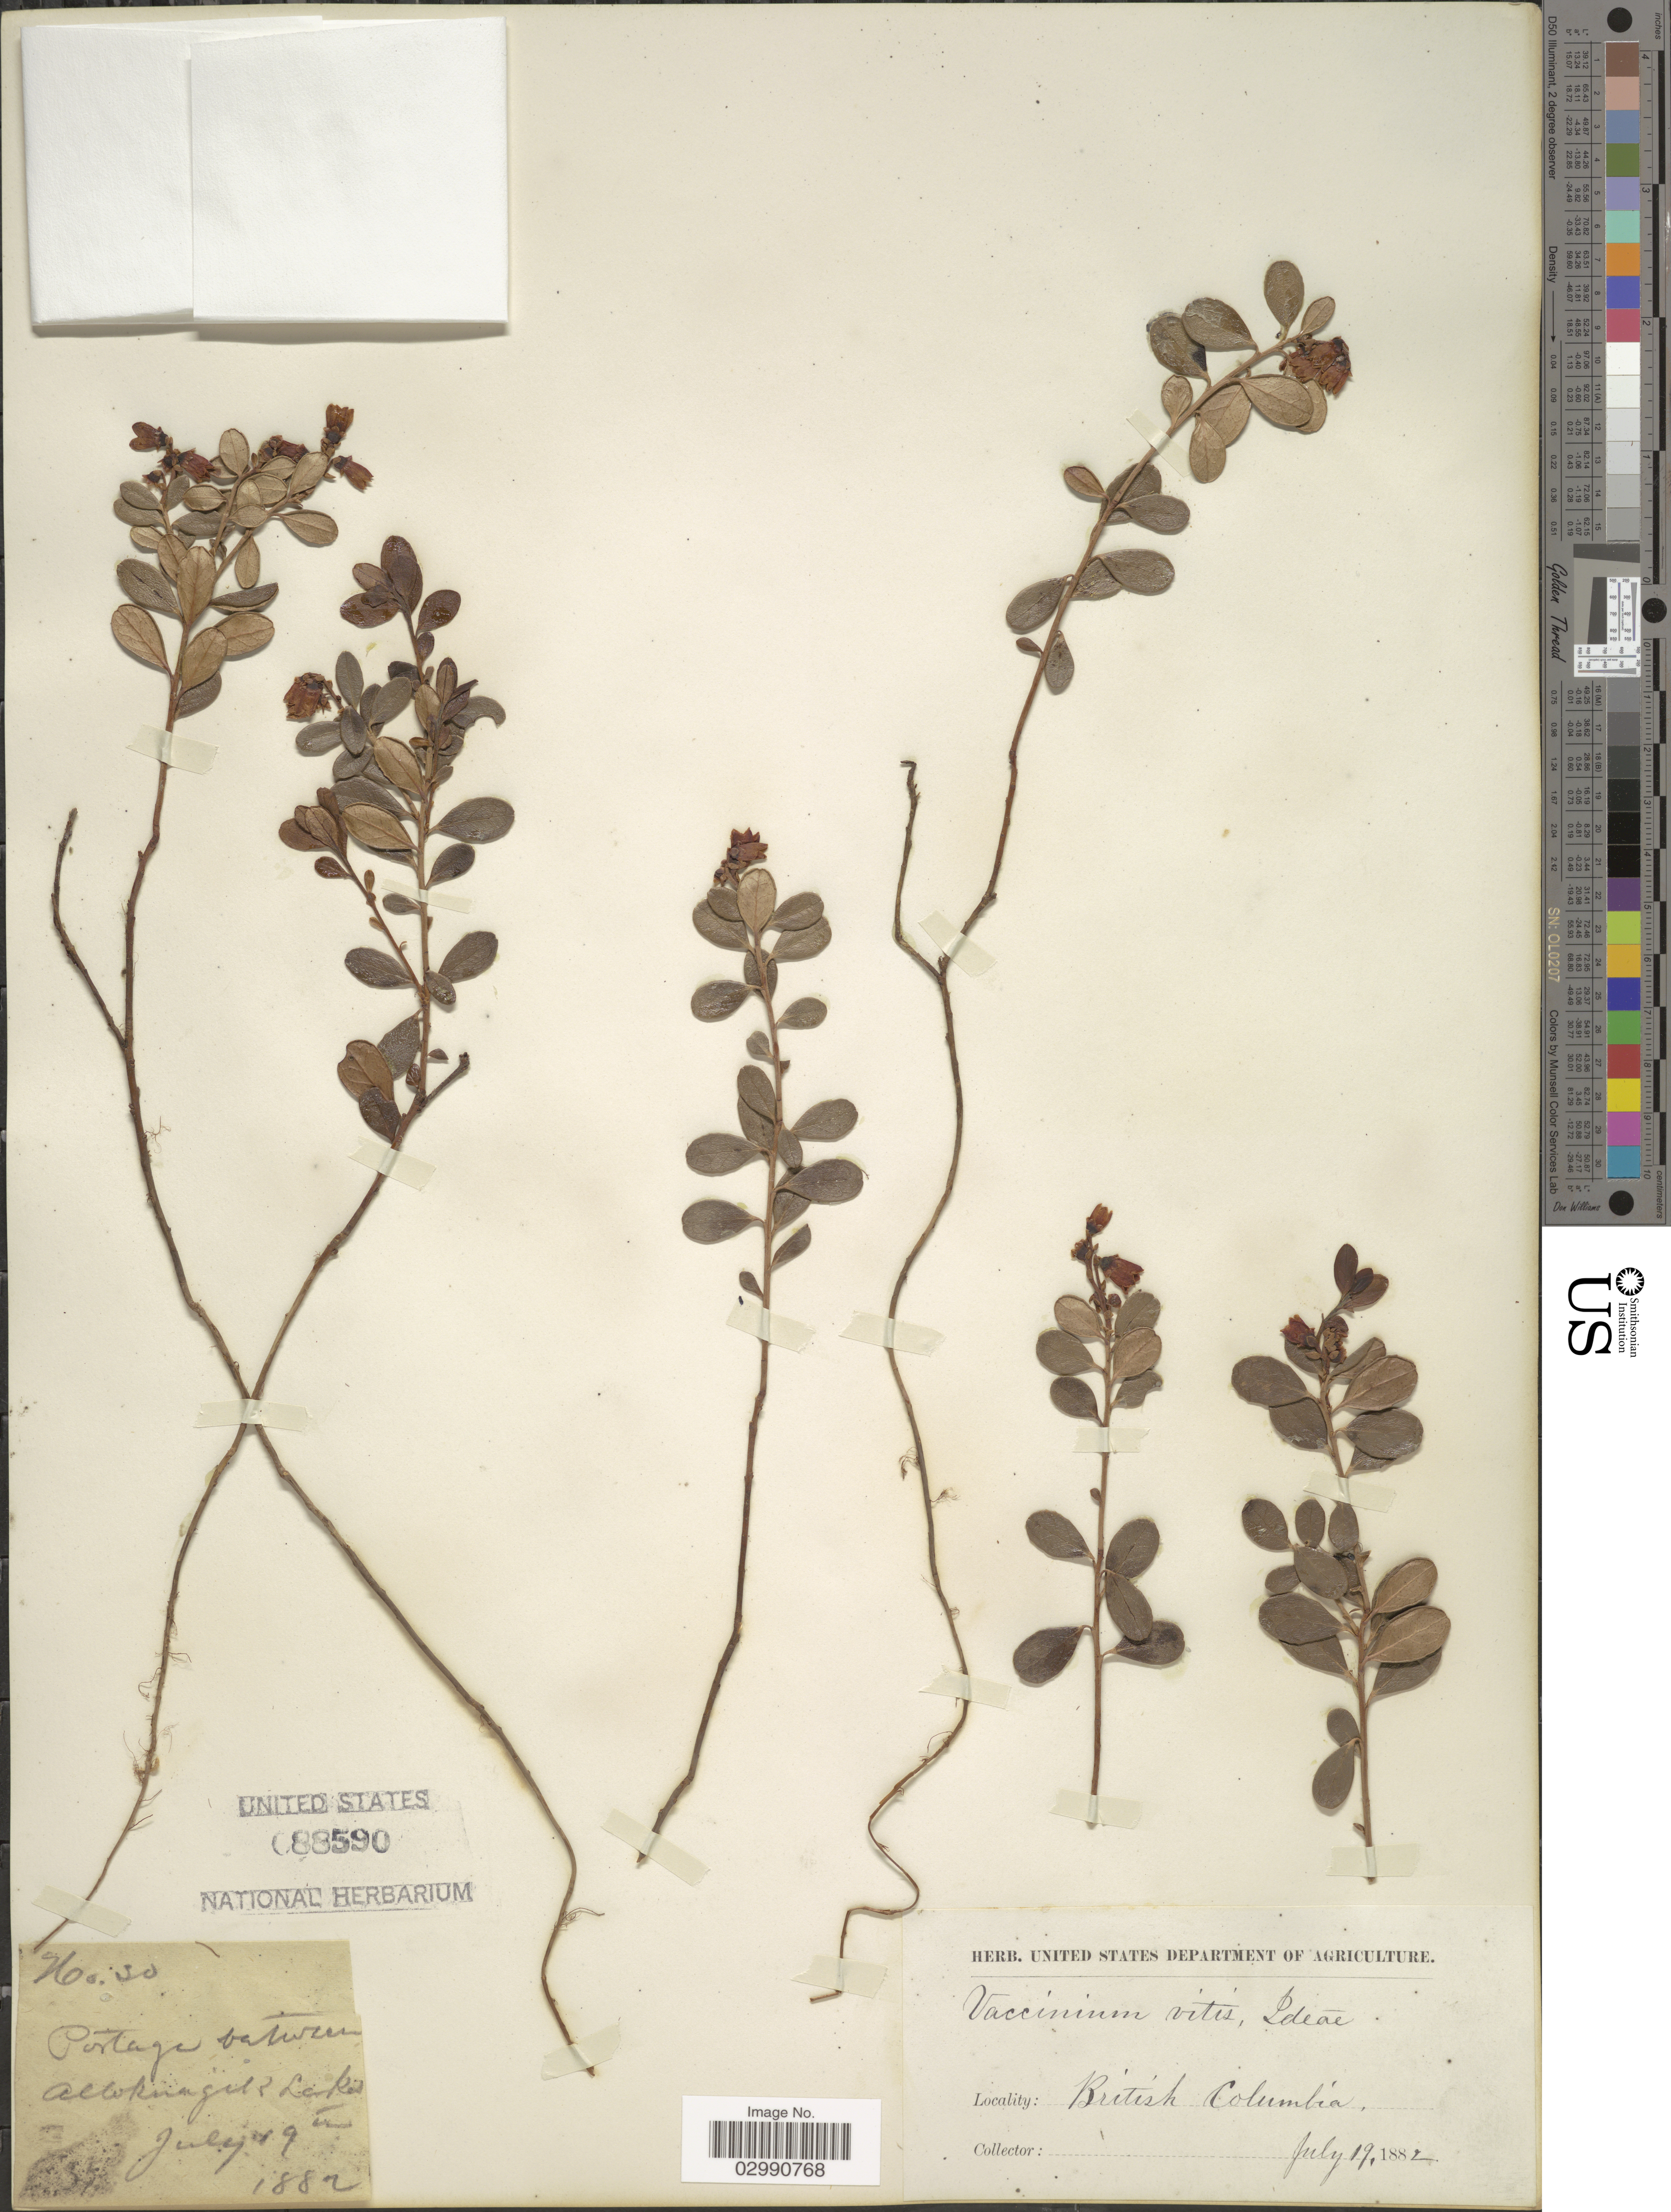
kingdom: Plantae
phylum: Tracheophyta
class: Magnoliopsida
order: Ericales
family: Ericaceae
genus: Vaccinium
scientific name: Vaccinium vitis-idaea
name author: L.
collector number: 30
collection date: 1882-07-19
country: Canada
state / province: British Columbia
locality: Portage between Alloknagik Lakes.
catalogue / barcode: US 88590